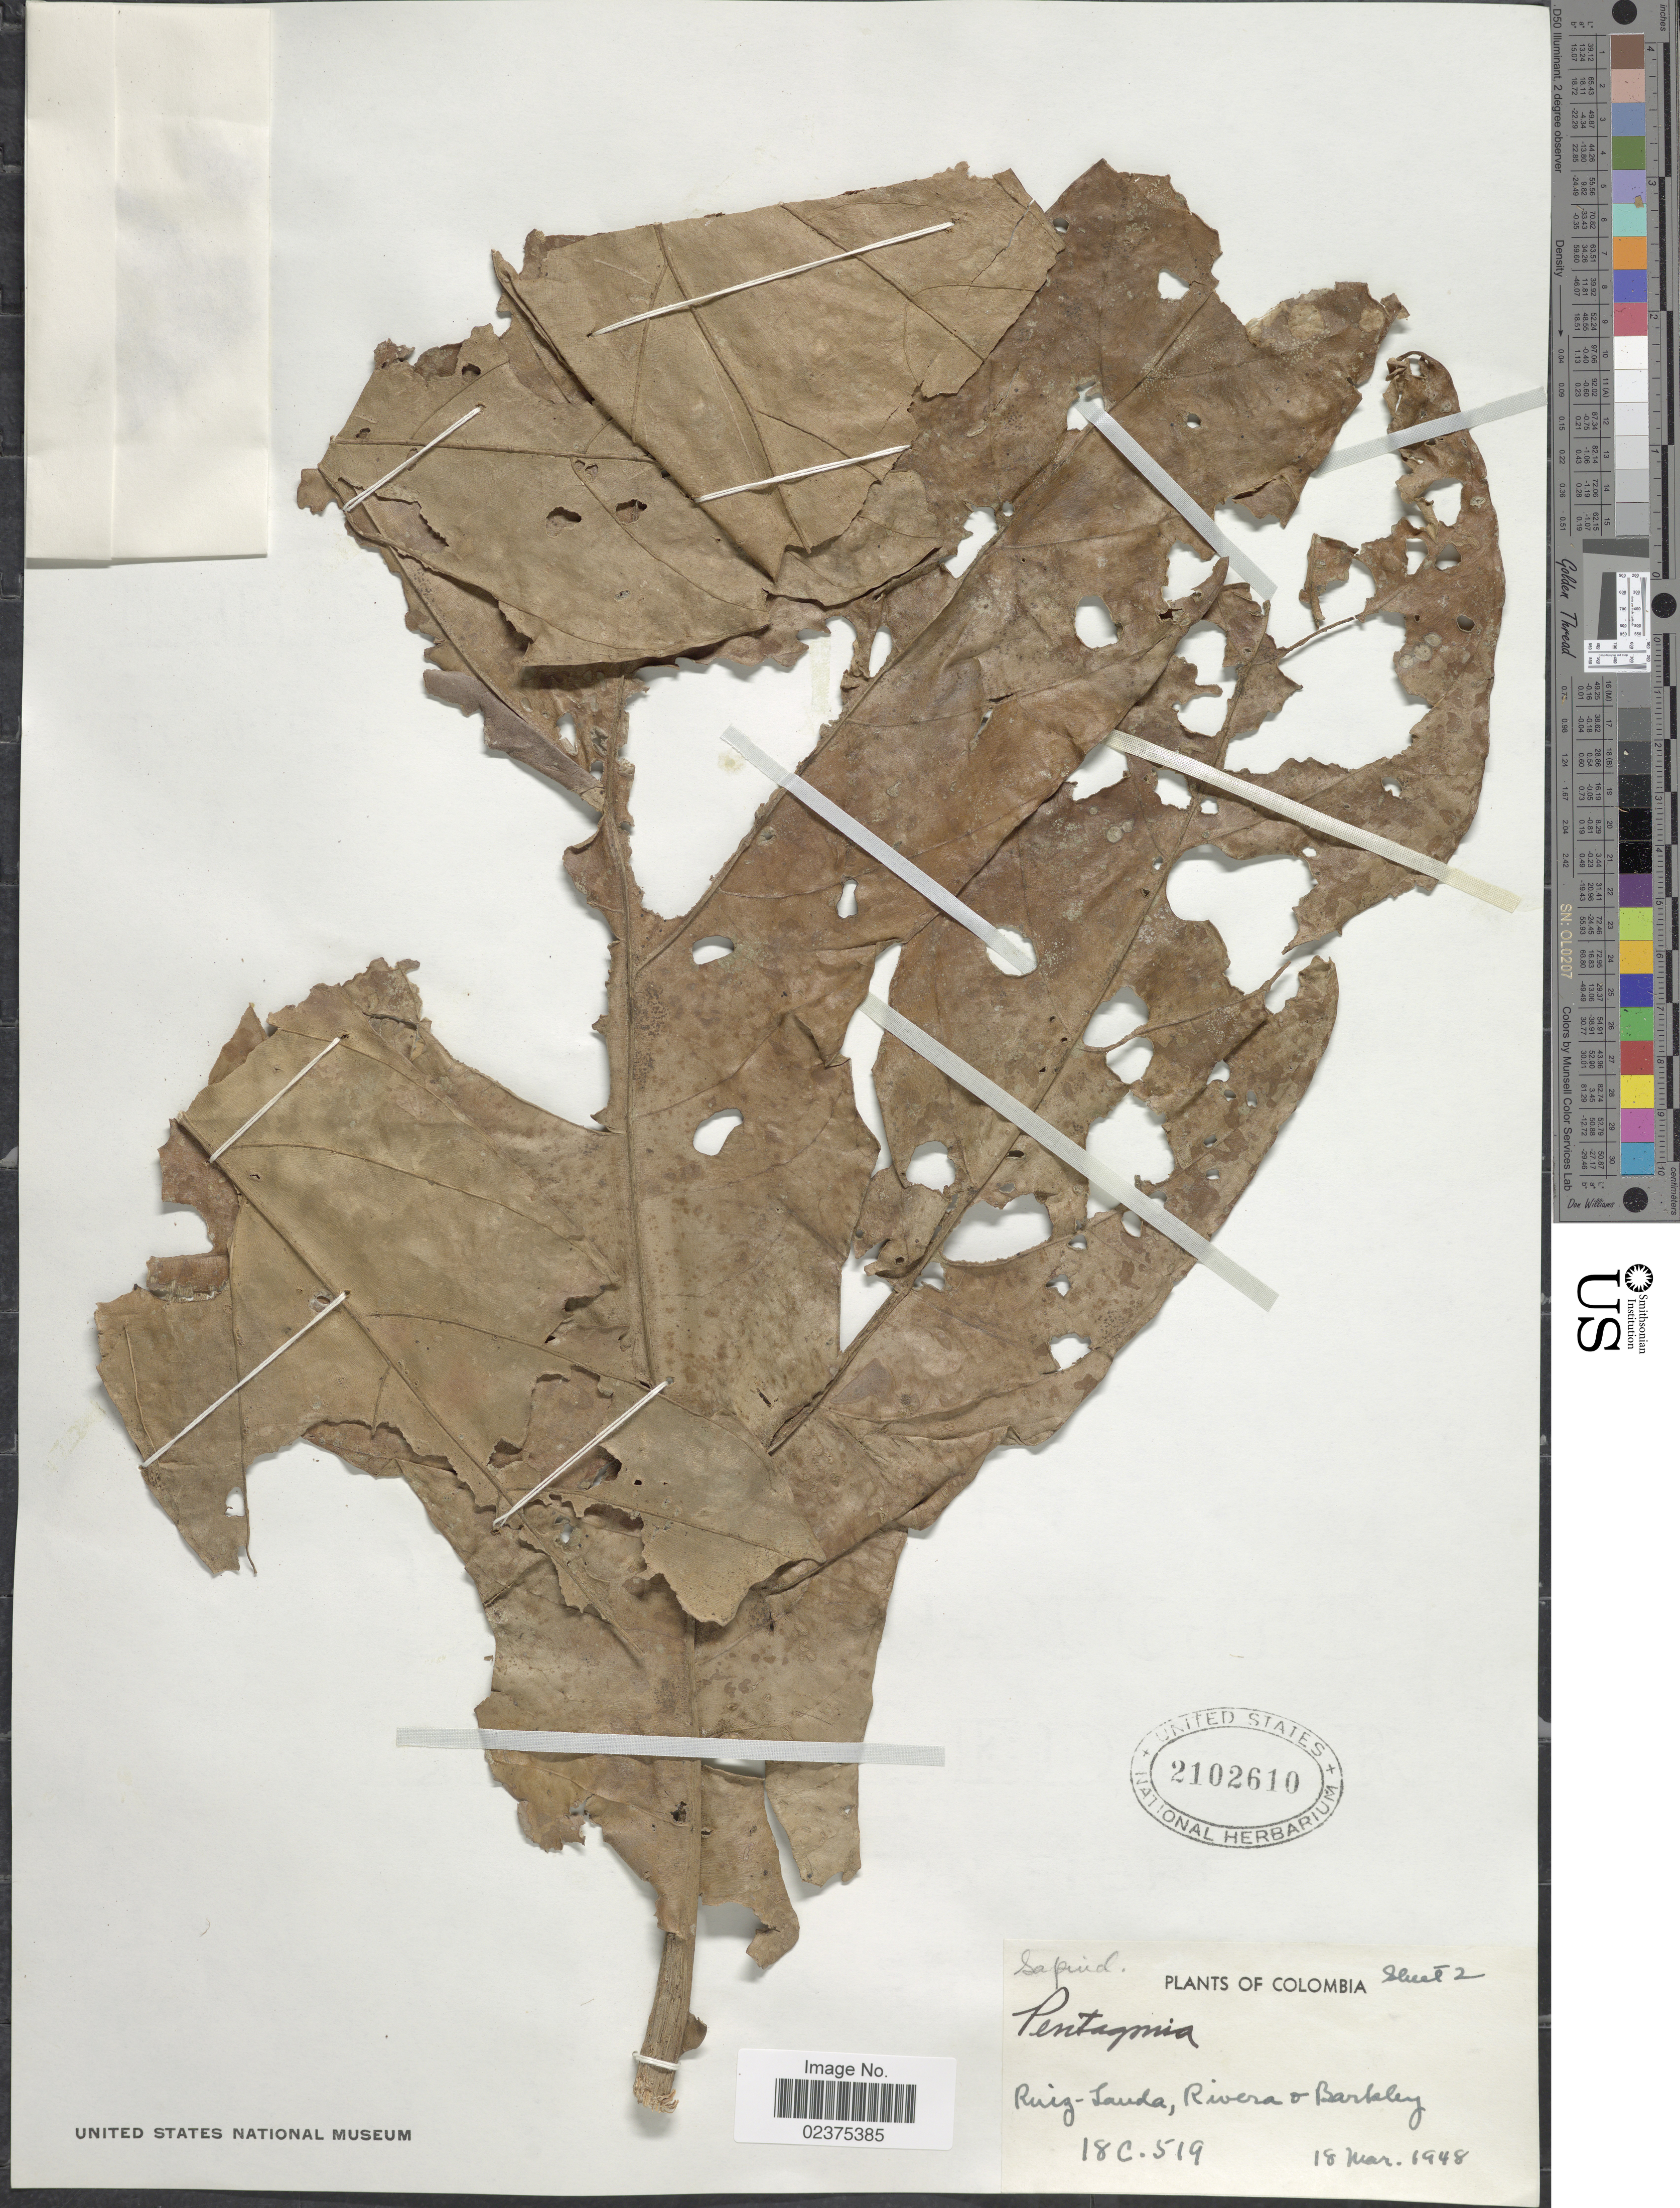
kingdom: Plantae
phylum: Tracheophyta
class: Magnoliopsida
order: Gentianales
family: Rubiaceae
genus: Pentagonia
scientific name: Pentagonia magnifica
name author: K. Krause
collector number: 18C519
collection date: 1948-03-18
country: Colombia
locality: Ruiz-Lauda, Rivera o Barkley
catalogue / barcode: US 2102610